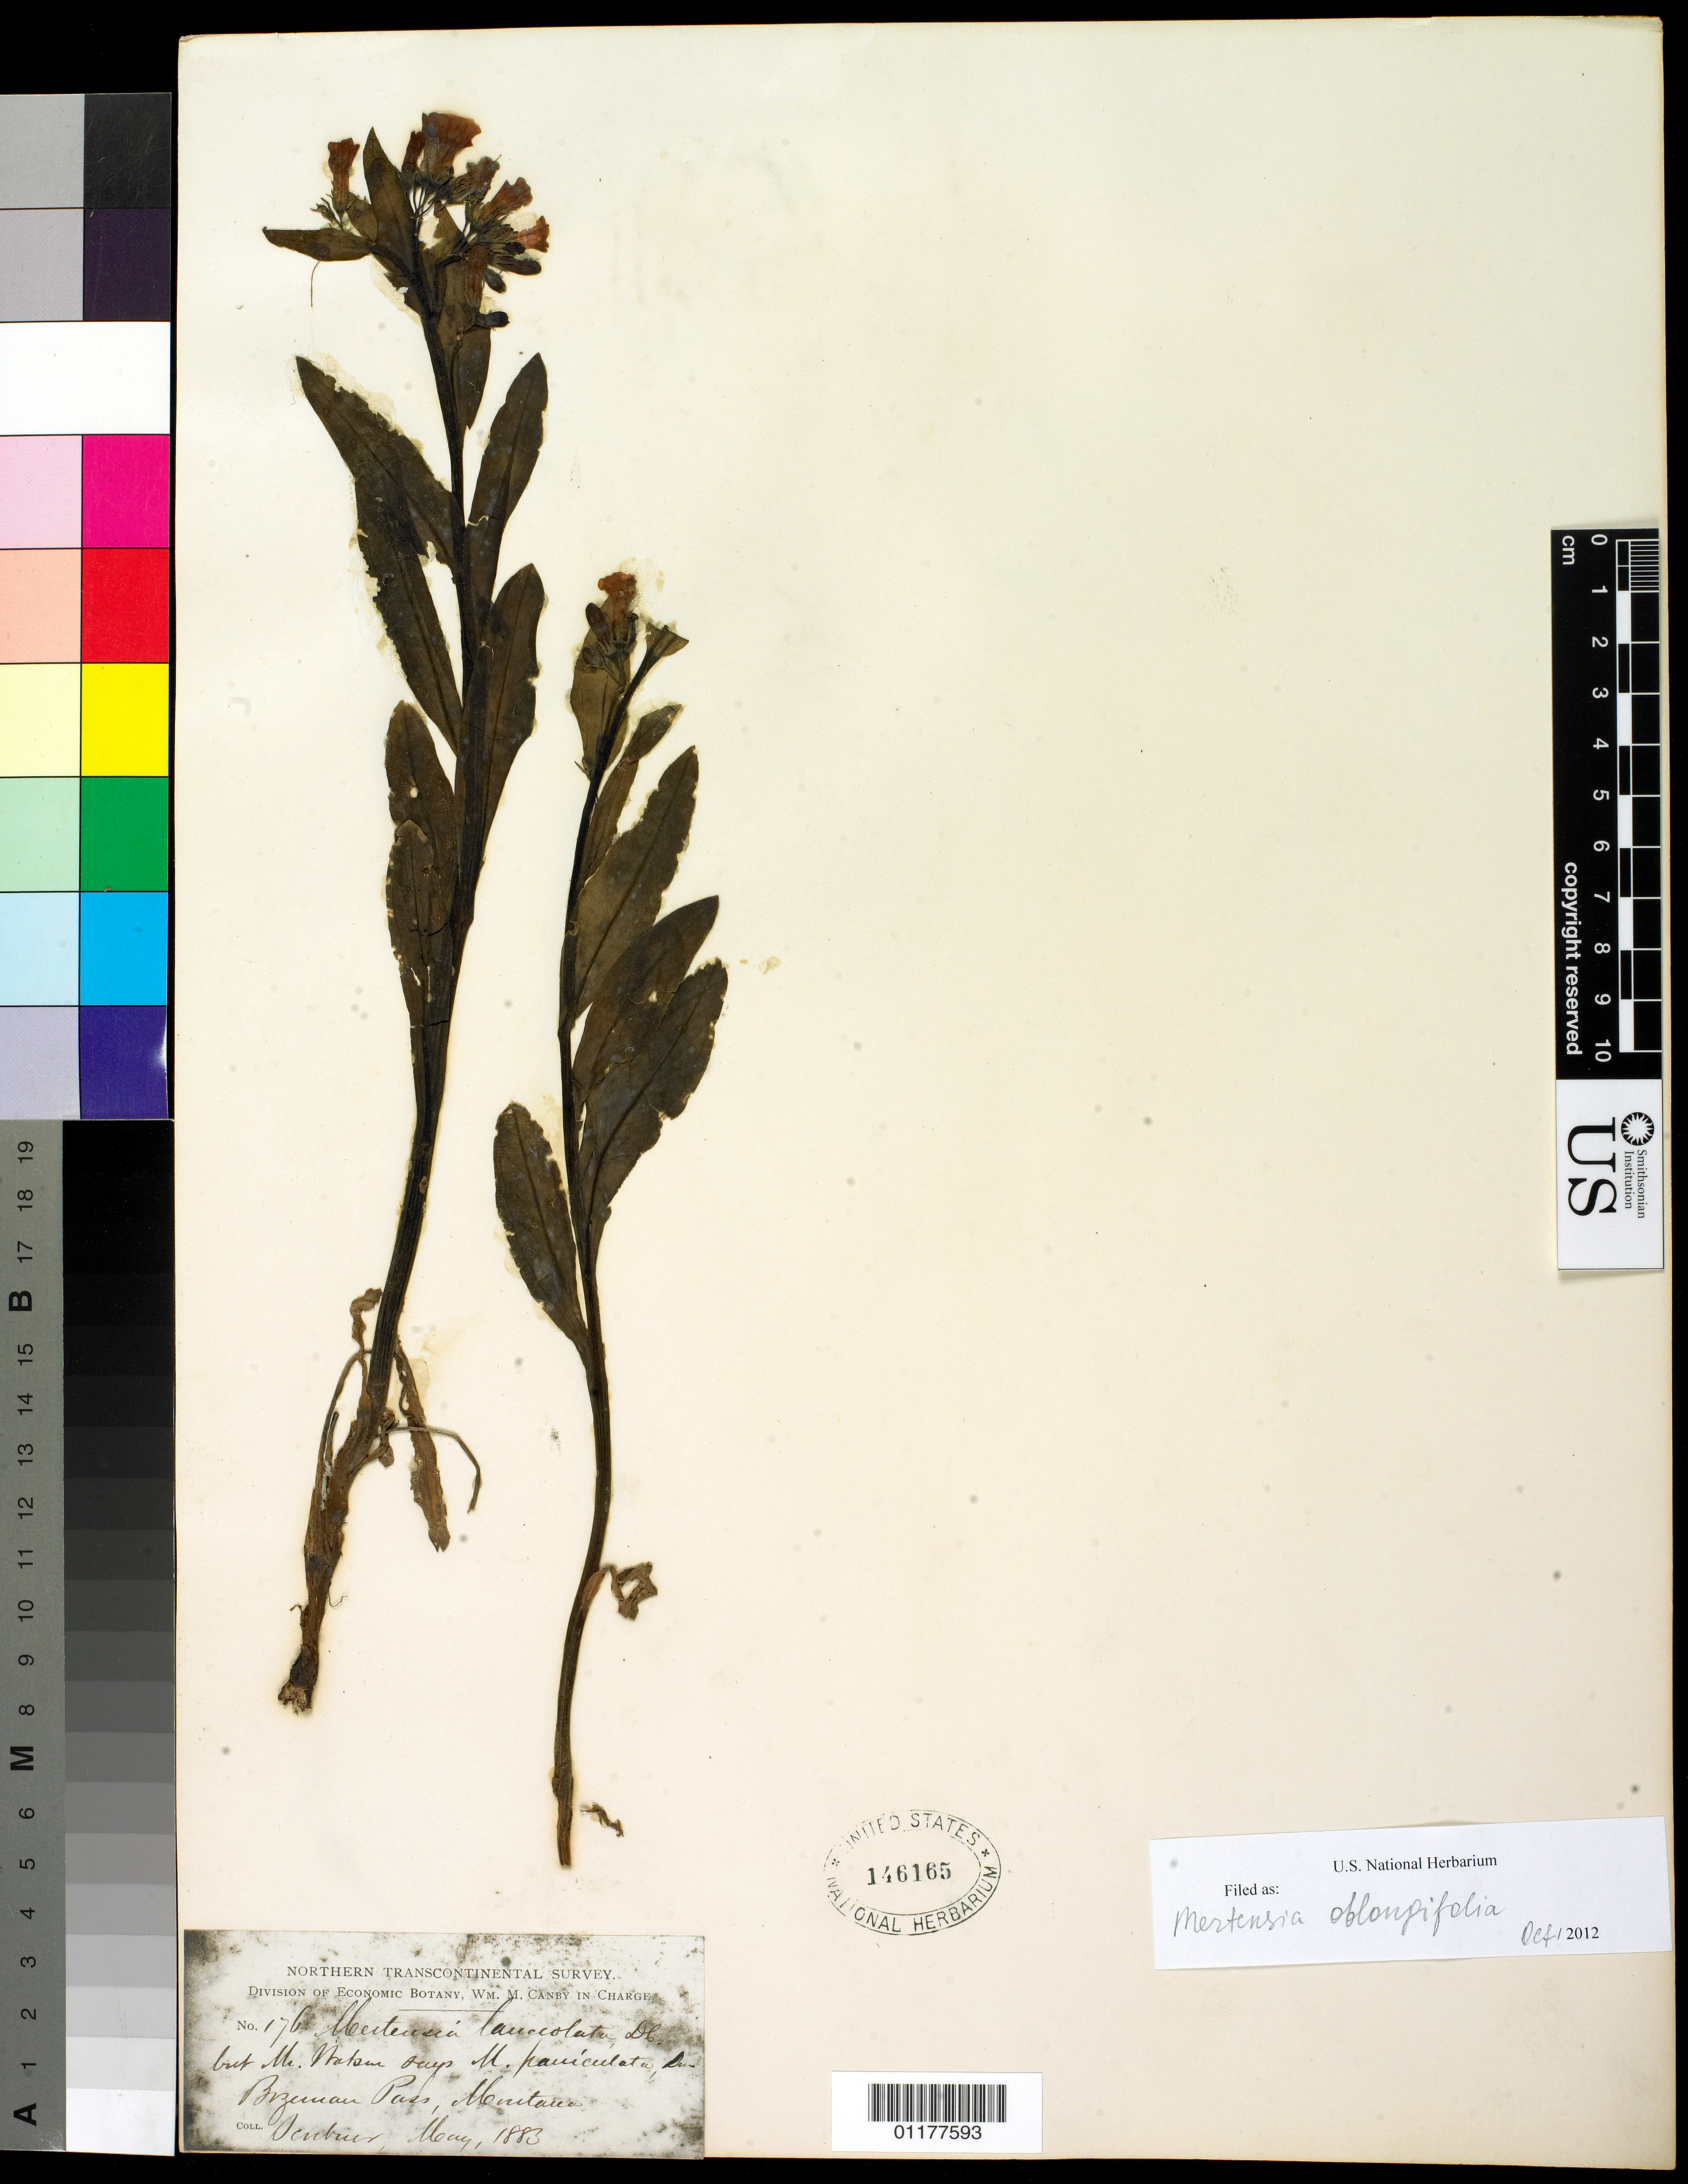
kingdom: Plantae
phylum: Tracheophyta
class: Magnoliopsida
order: Boraginales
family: Boraginaceae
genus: Mertensia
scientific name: Mertensia oblongifolia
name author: (Nutt.) G. Don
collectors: F. L. Scribner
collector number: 176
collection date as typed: May 1883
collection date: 1883-05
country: United States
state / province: Montana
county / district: Gallatin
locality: Bozeman Pass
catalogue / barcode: US 146165